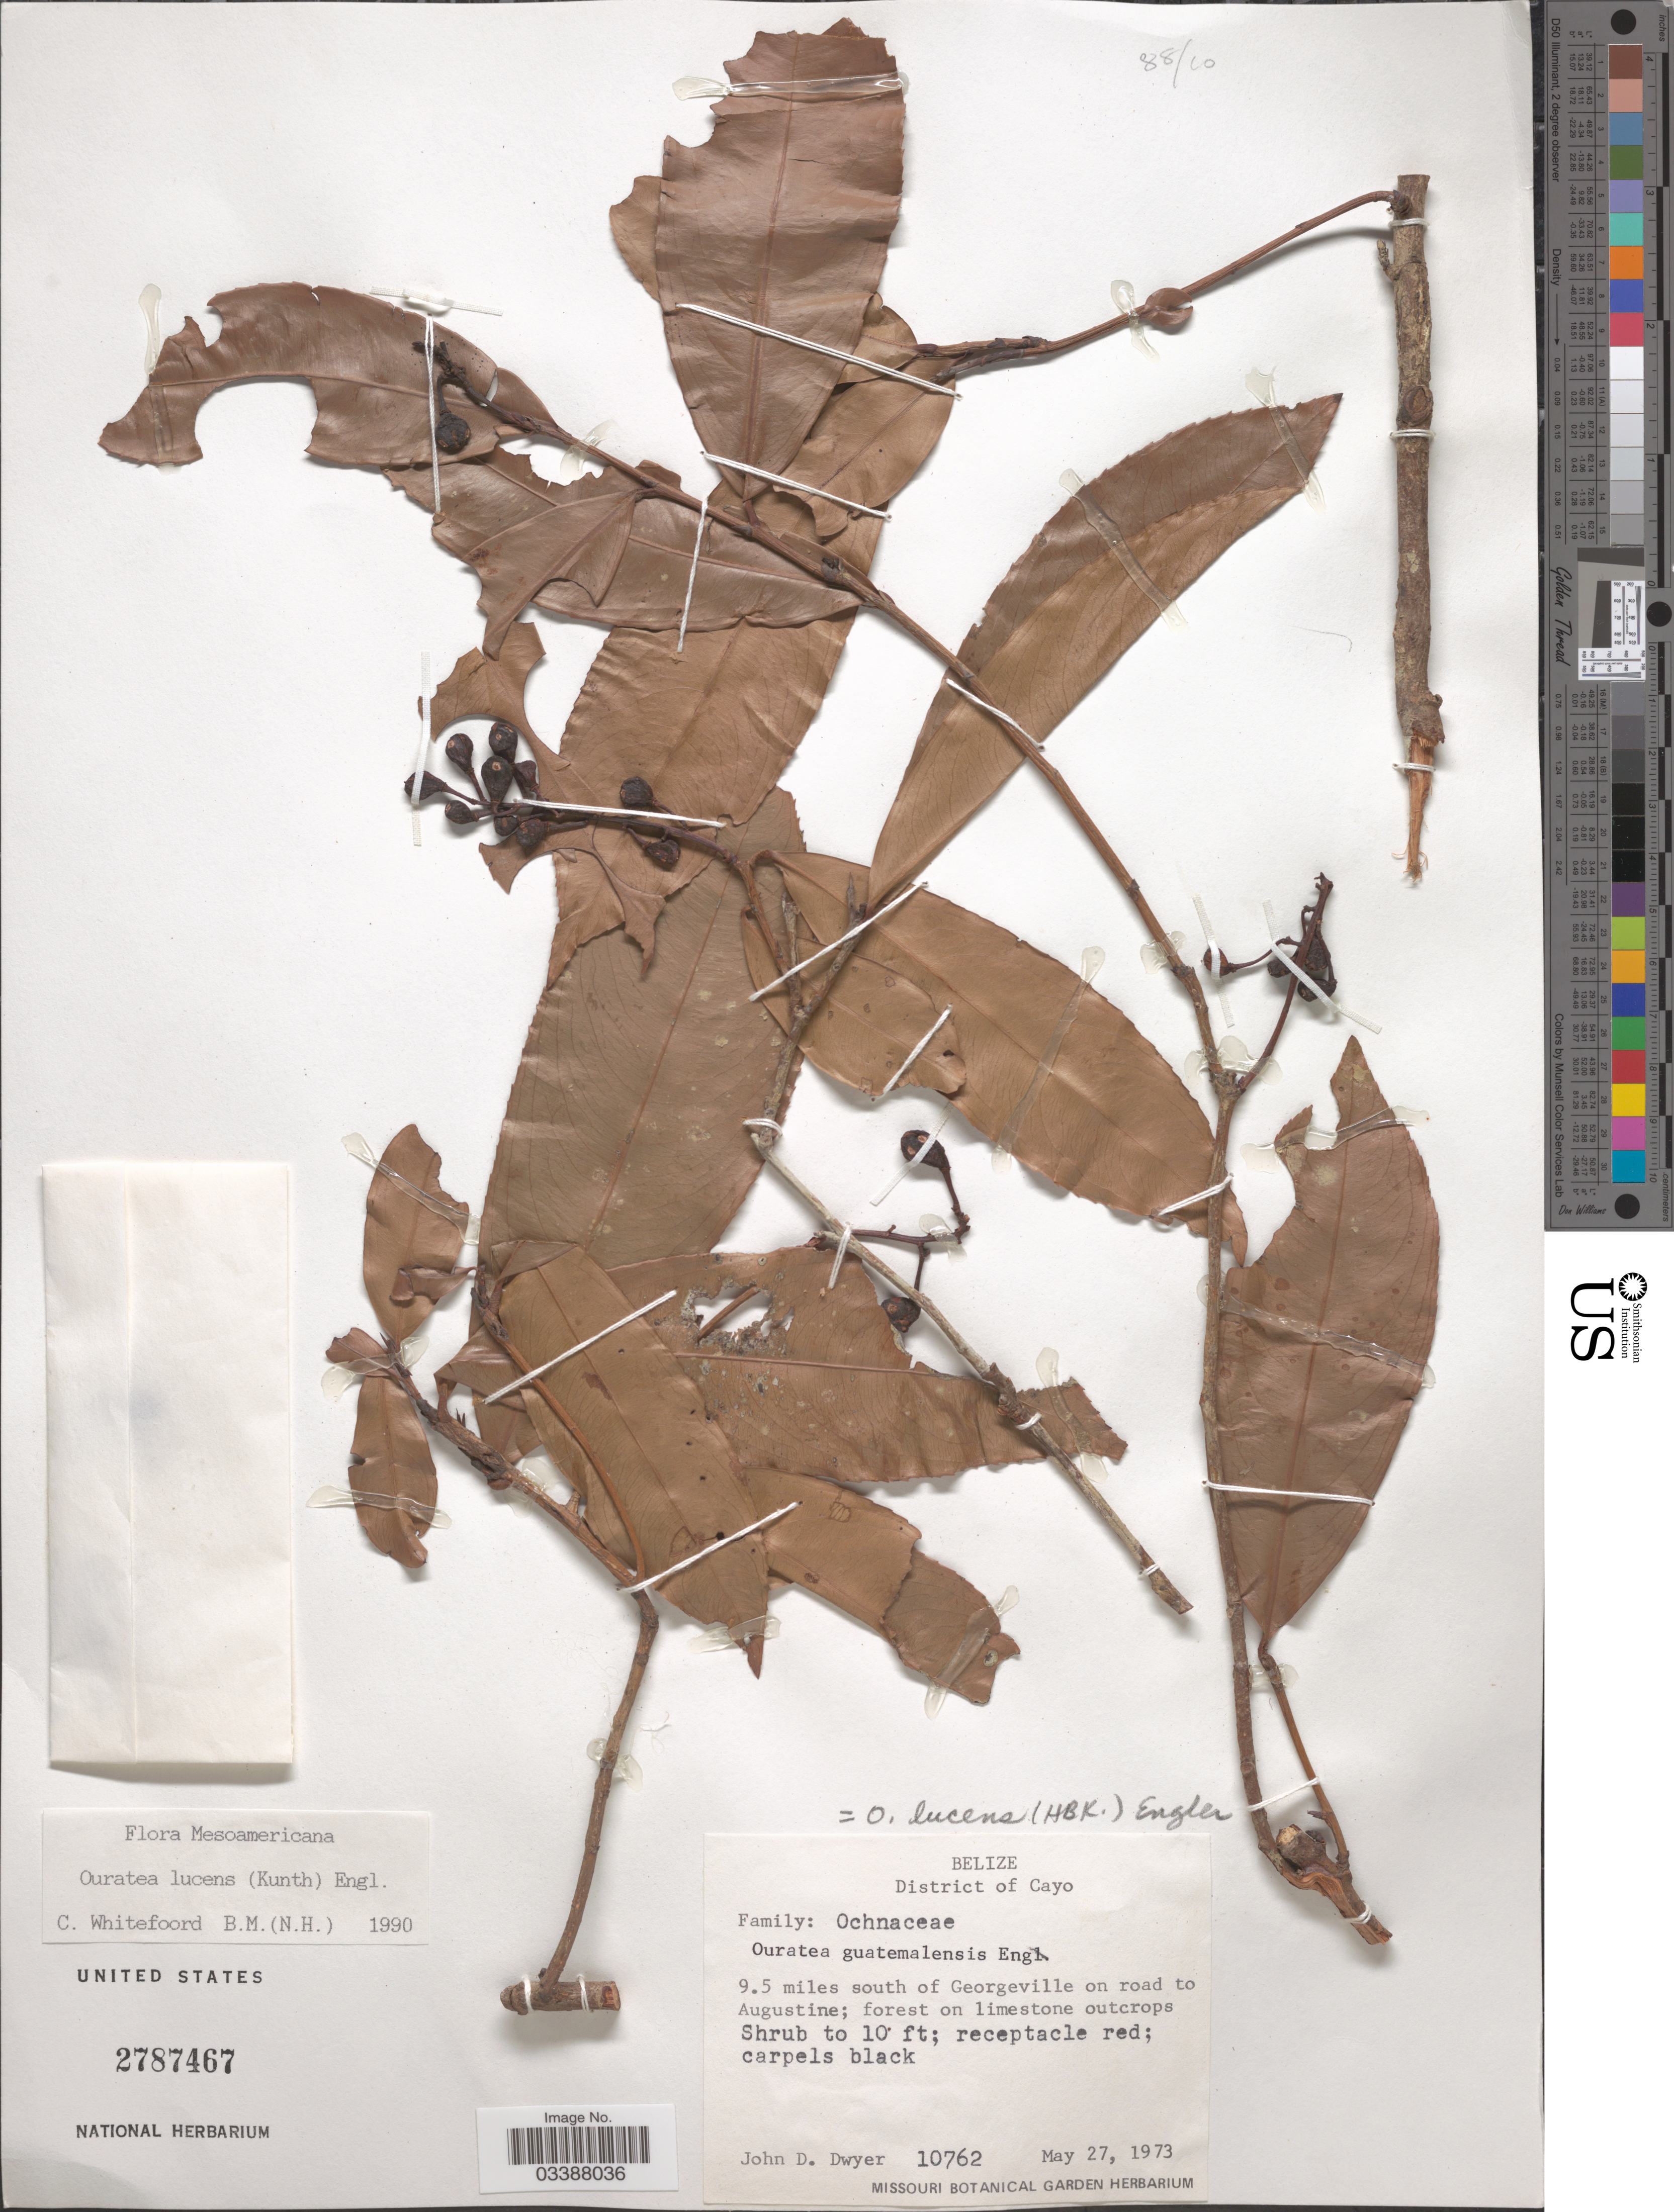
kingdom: Plantae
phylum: Tracheophyta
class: Magnoliopsida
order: Malpighiales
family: Ochnaceae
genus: Ouratea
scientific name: Ouratea lucens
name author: (Kunth) Engl.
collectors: J. D. Dwyer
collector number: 10762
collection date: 1973-05-27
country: Belize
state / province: Cayo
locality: District of Cayo. 9.5 miles south of Georgeville on road to Augustine.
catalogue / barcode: US 2787467